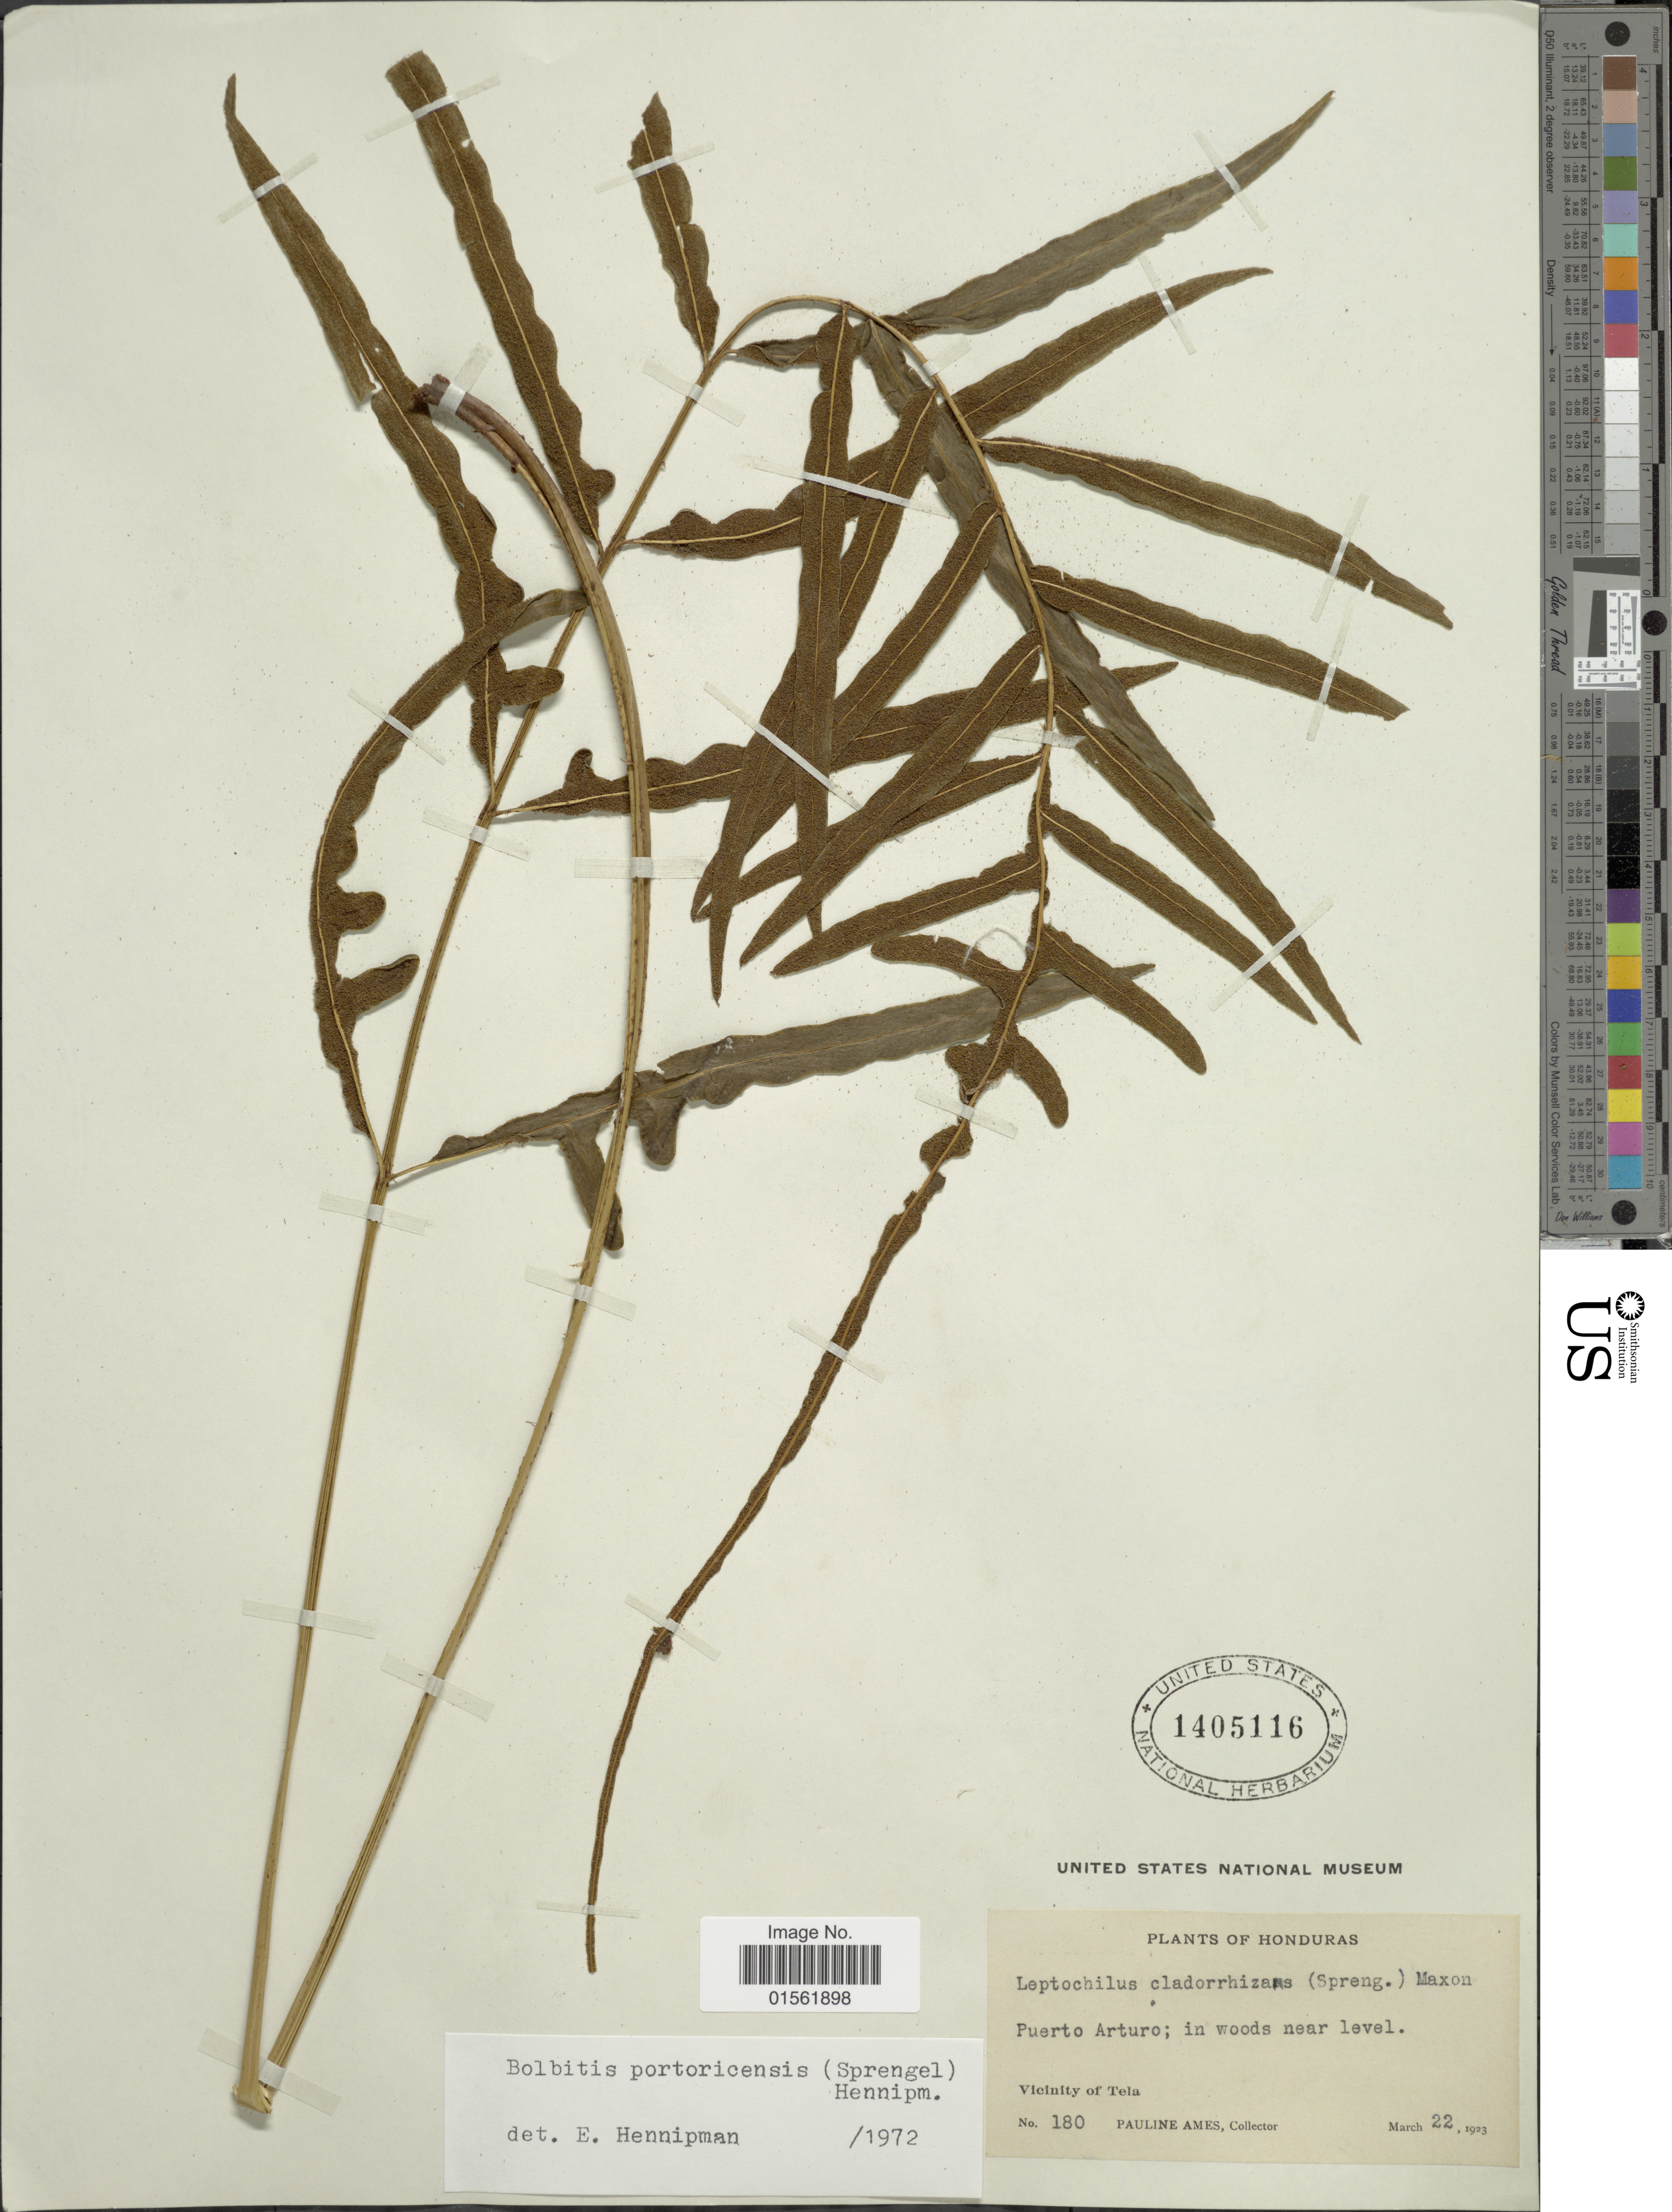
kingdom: Plantae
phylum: Tracheophyta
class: Polypodiopsida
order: Polypodiales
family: Dryopteridaceae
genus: Bolbitis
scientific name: Bolbitis portoricensis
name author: (Spreng.) Hennipman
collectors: P. Ames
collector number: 180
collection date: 1923-03-22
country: Honduras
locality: Puerto Arturo; in woods near level. Vicinity of Tela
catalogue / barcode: US 1405116